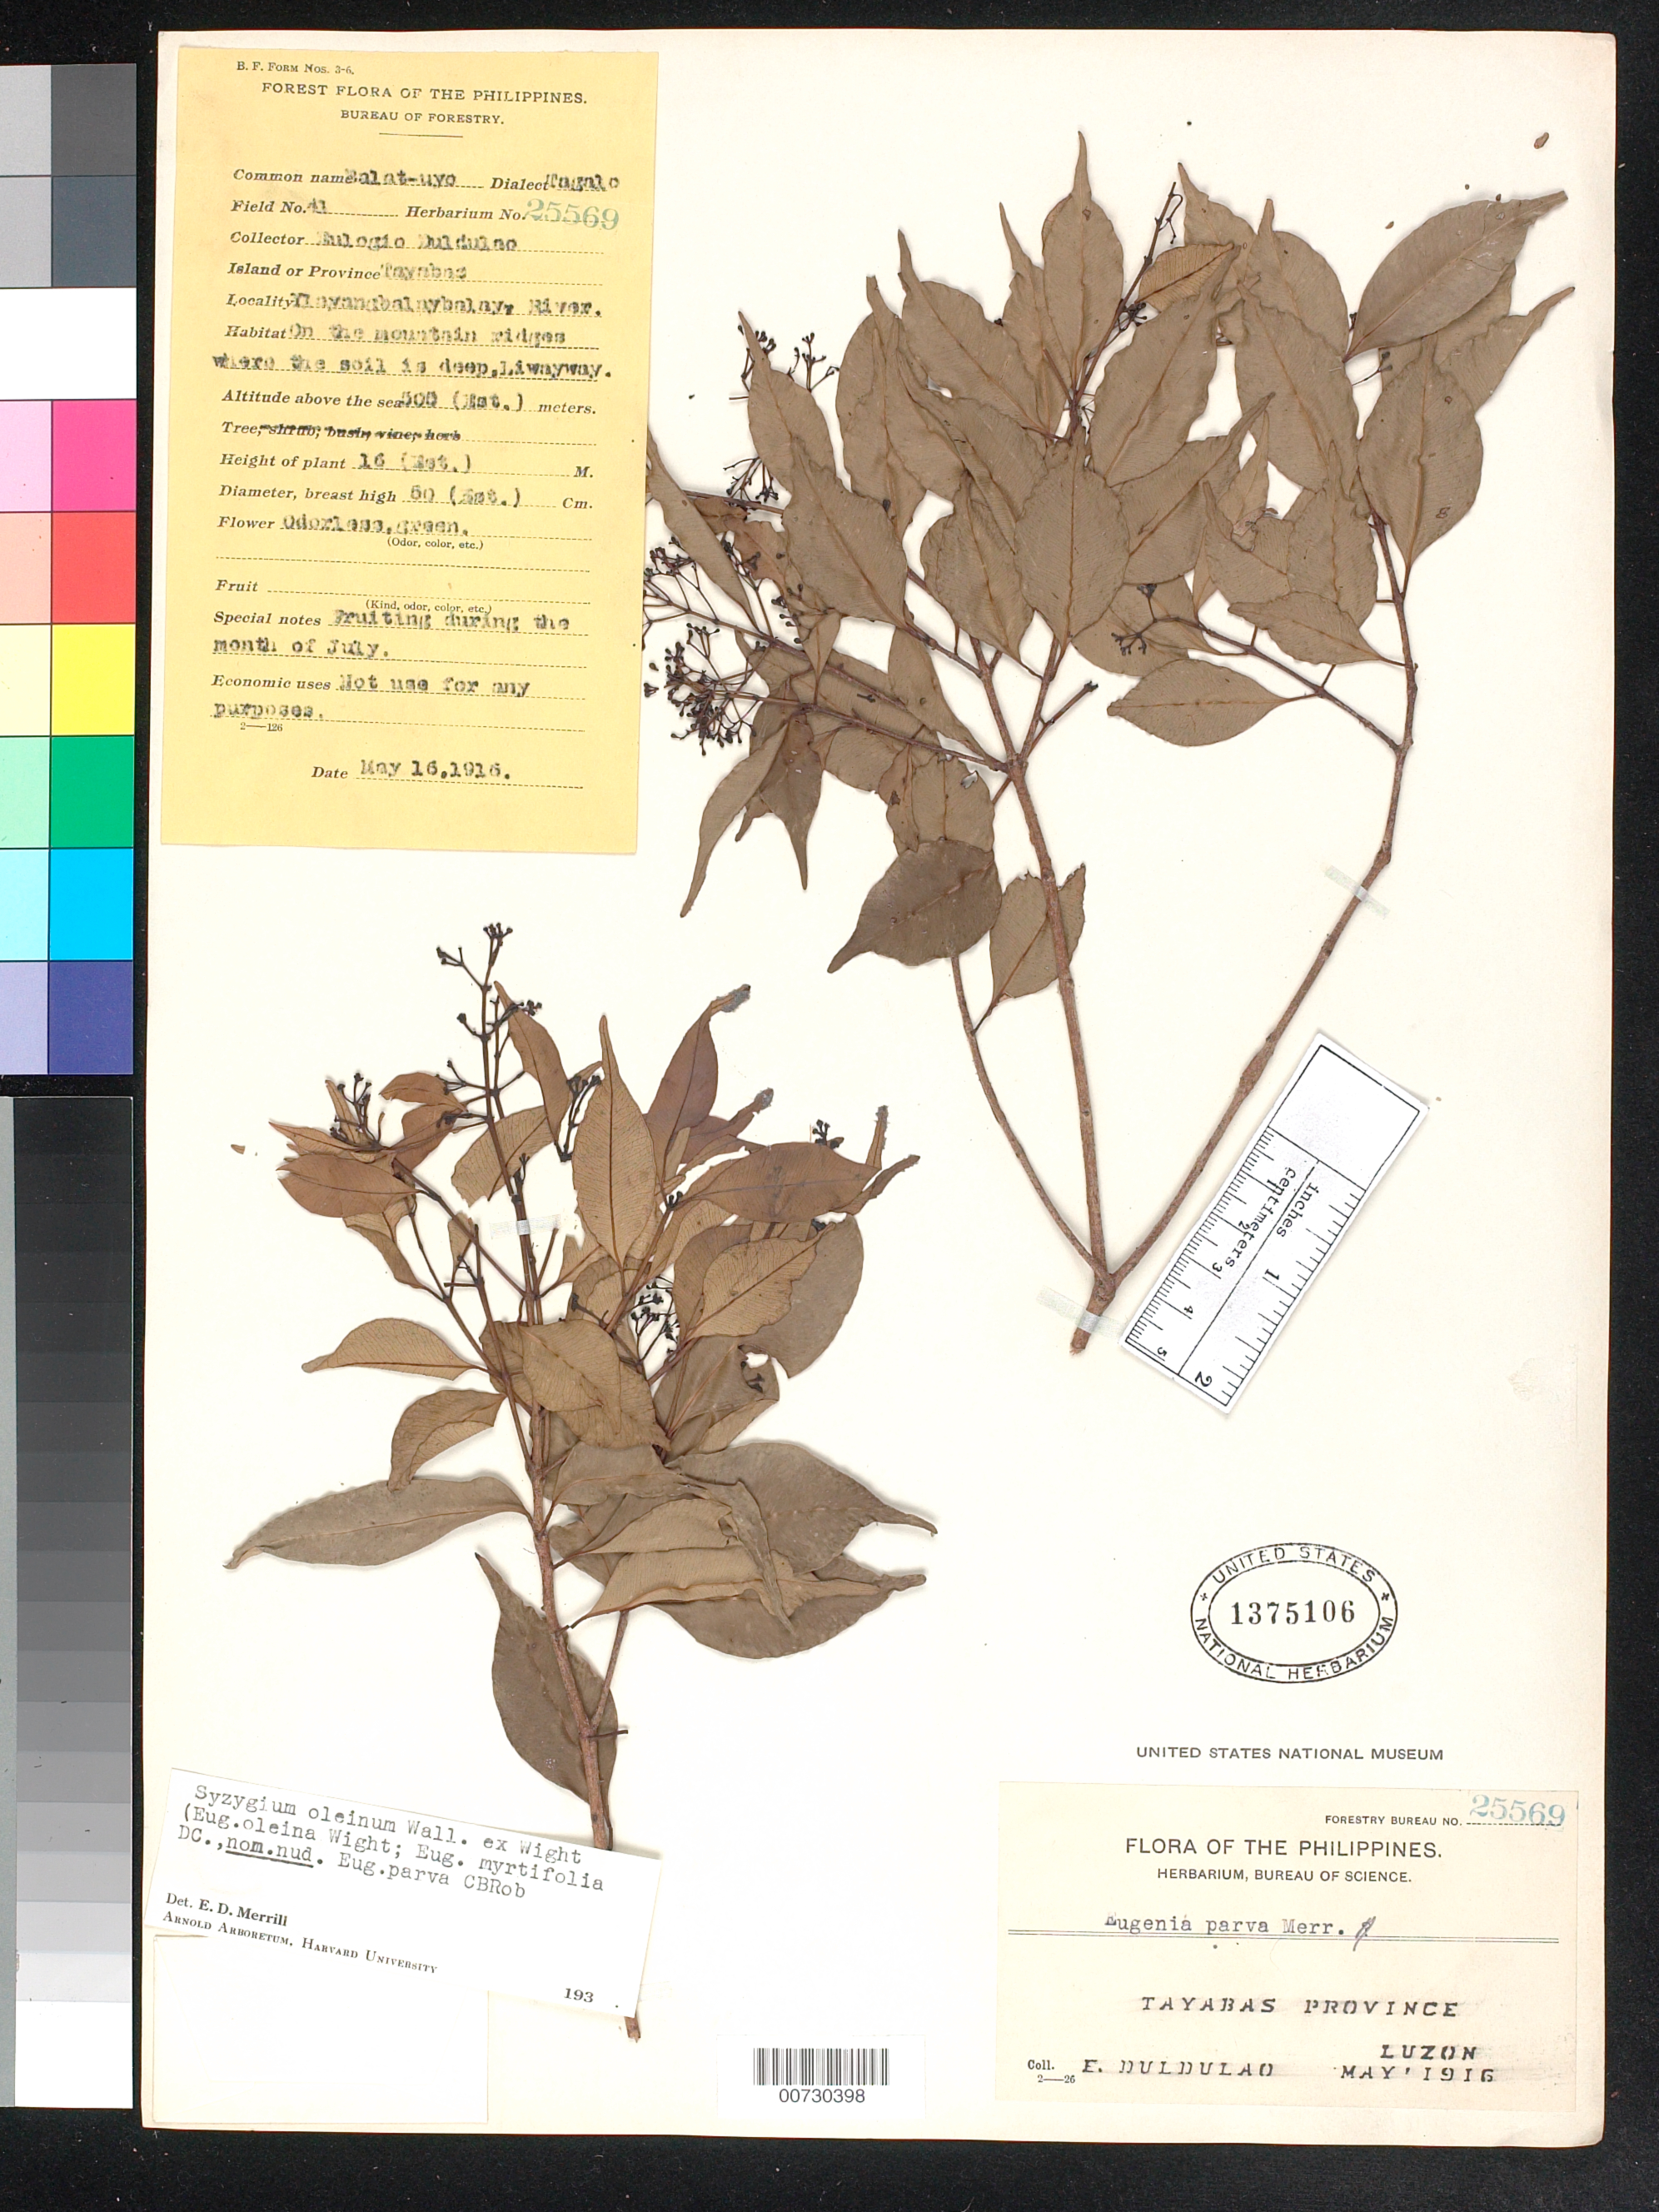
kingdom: Plantae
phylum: Tracheophyta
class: Magnoliopsida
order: Myrtales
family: Myrtaceae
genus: Syzygium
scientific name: Syzygium oleinum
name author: Wall. ex Walp.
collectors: E. Duldulao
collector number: For. Bur. 25569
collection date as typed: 16 May 1916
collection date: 1916-05-16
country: Philippines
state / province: Calabarzon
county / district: Quezon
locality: Ylayansbal ? ybalay River. Tayabas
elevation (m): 152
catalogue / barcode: US 1375106